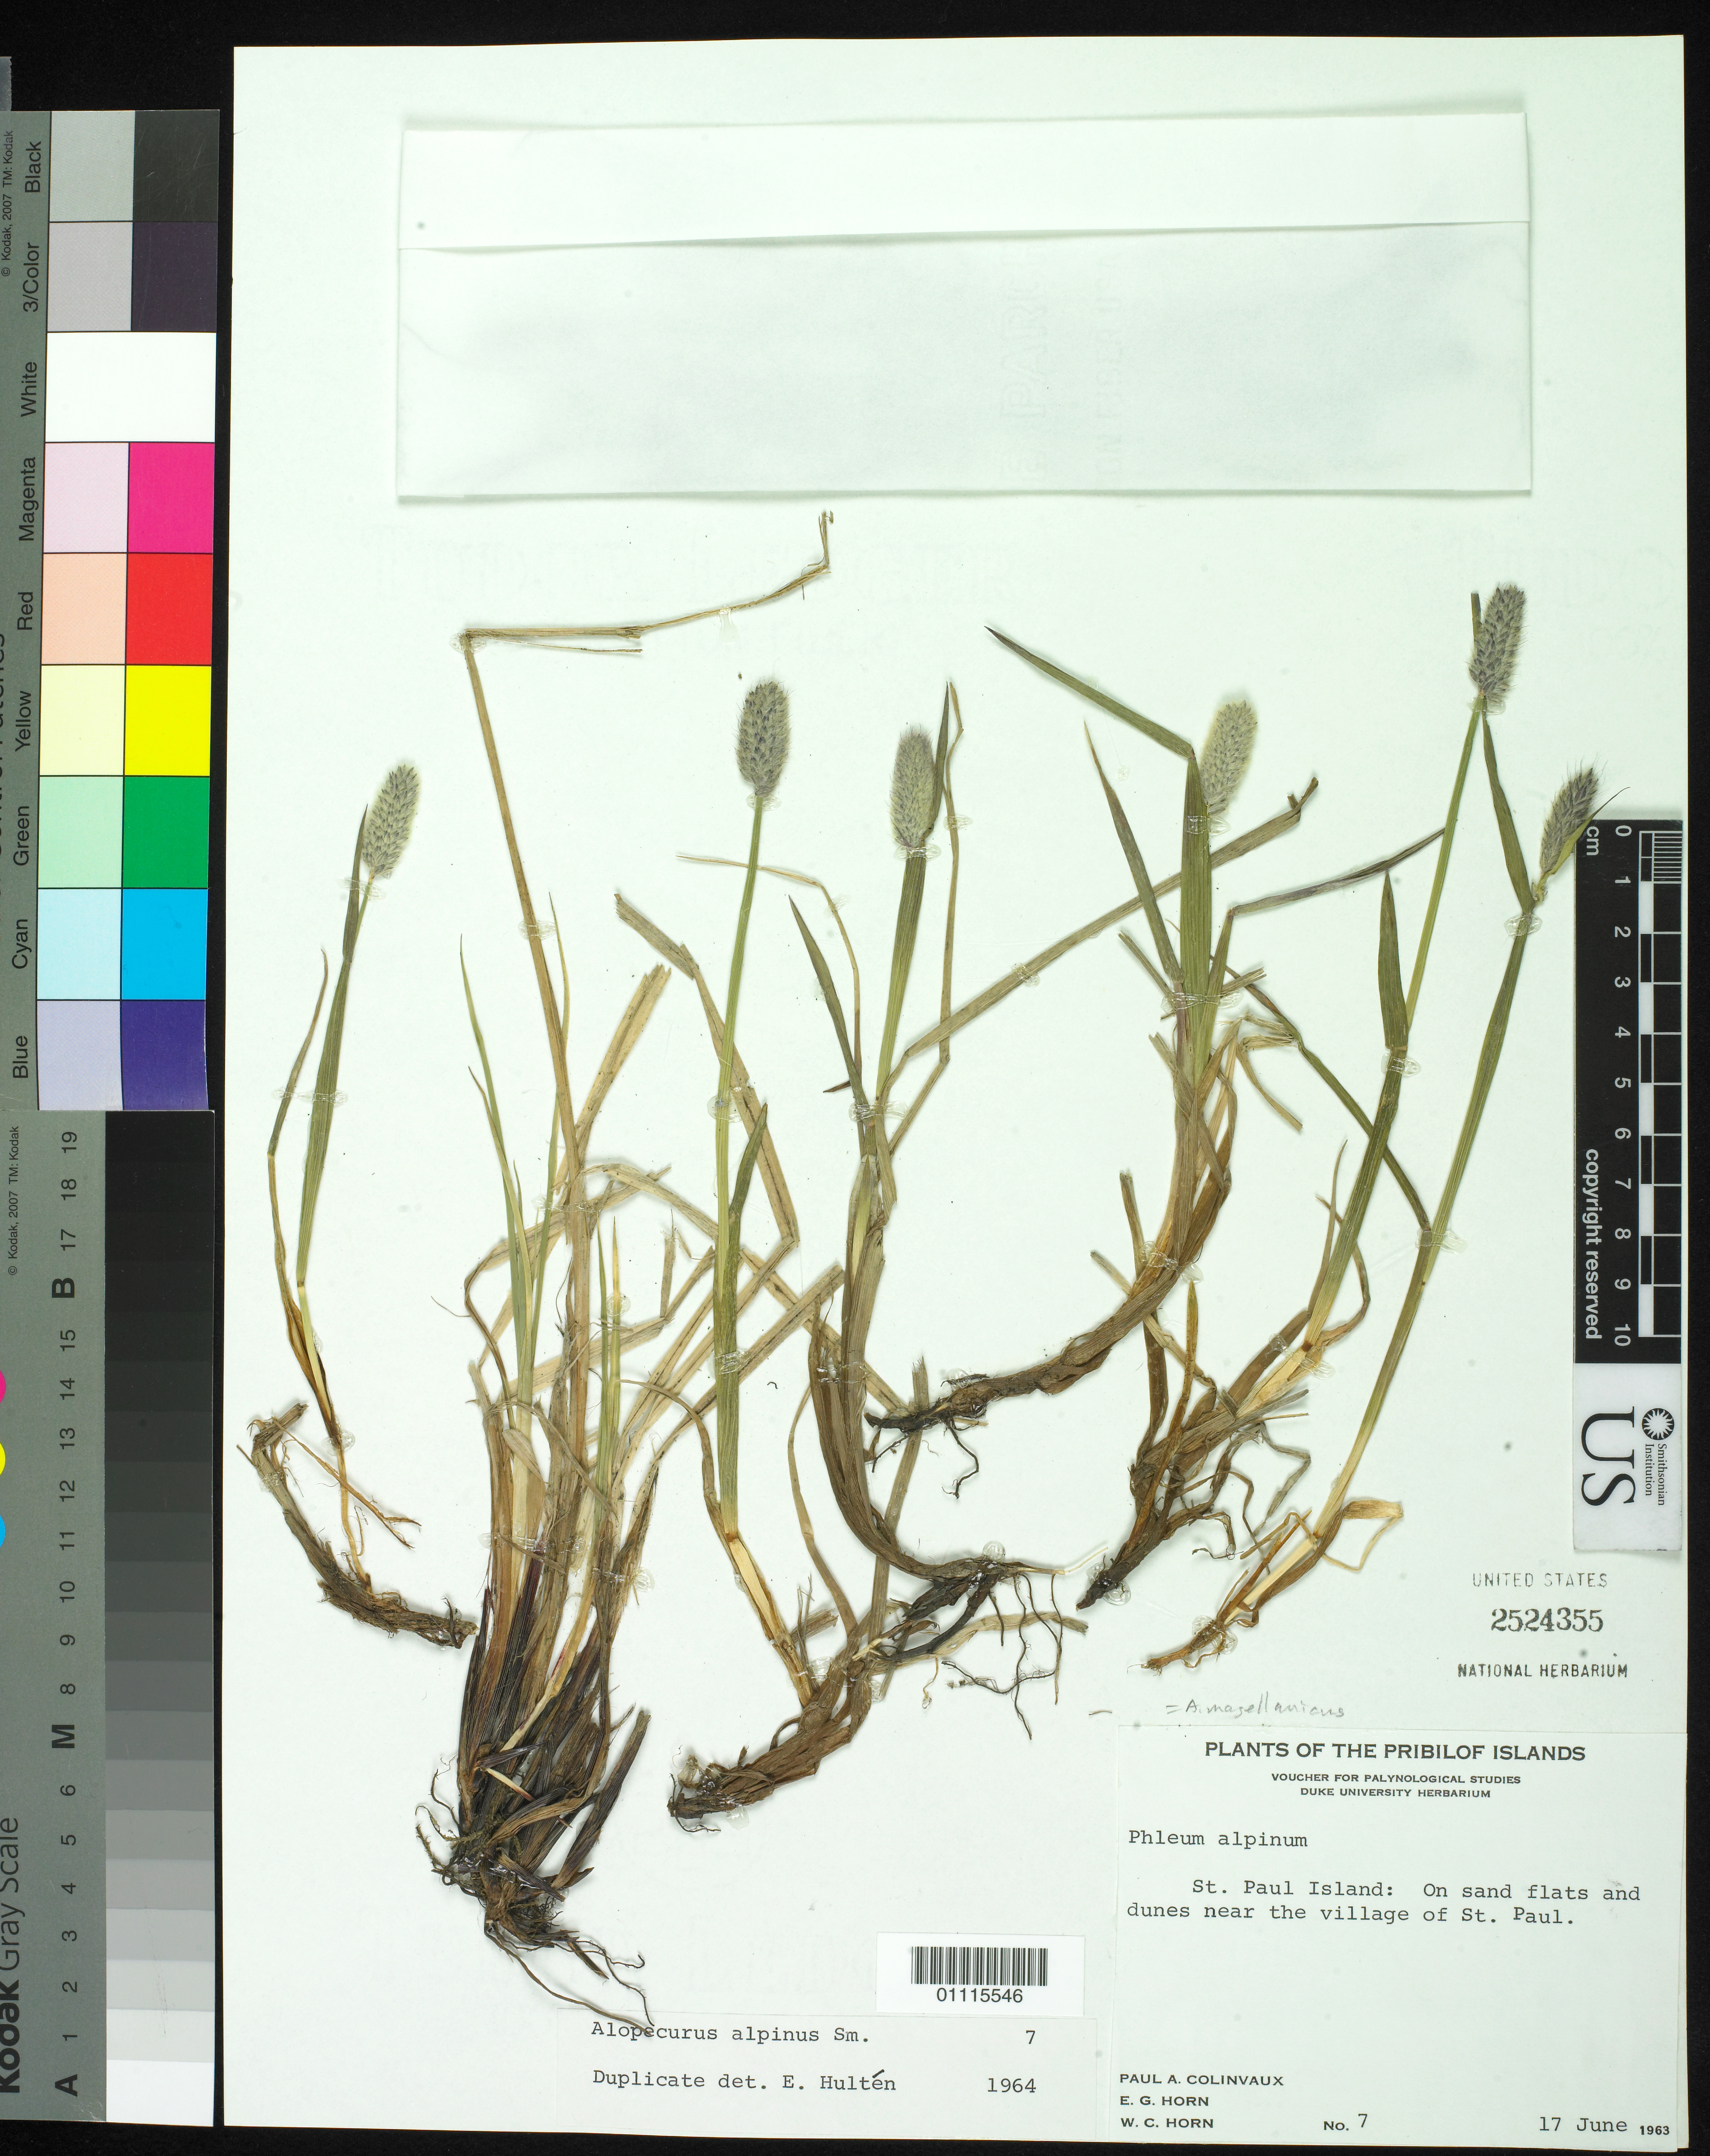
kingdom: Plantae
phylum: Tracheophyta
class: Liliopsida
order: Poales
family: Poaceae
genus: Alopecurus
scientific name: Alopecurus magellanicus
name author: Lam.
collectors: P. Colinvaux, E. Horn & W. Horn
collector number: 7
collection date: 1963-06-17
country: United States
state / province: Alaska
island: St. Paul Island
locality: near village of St. Paul.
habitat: On sand flats and dunes.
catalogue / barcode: US 2524355